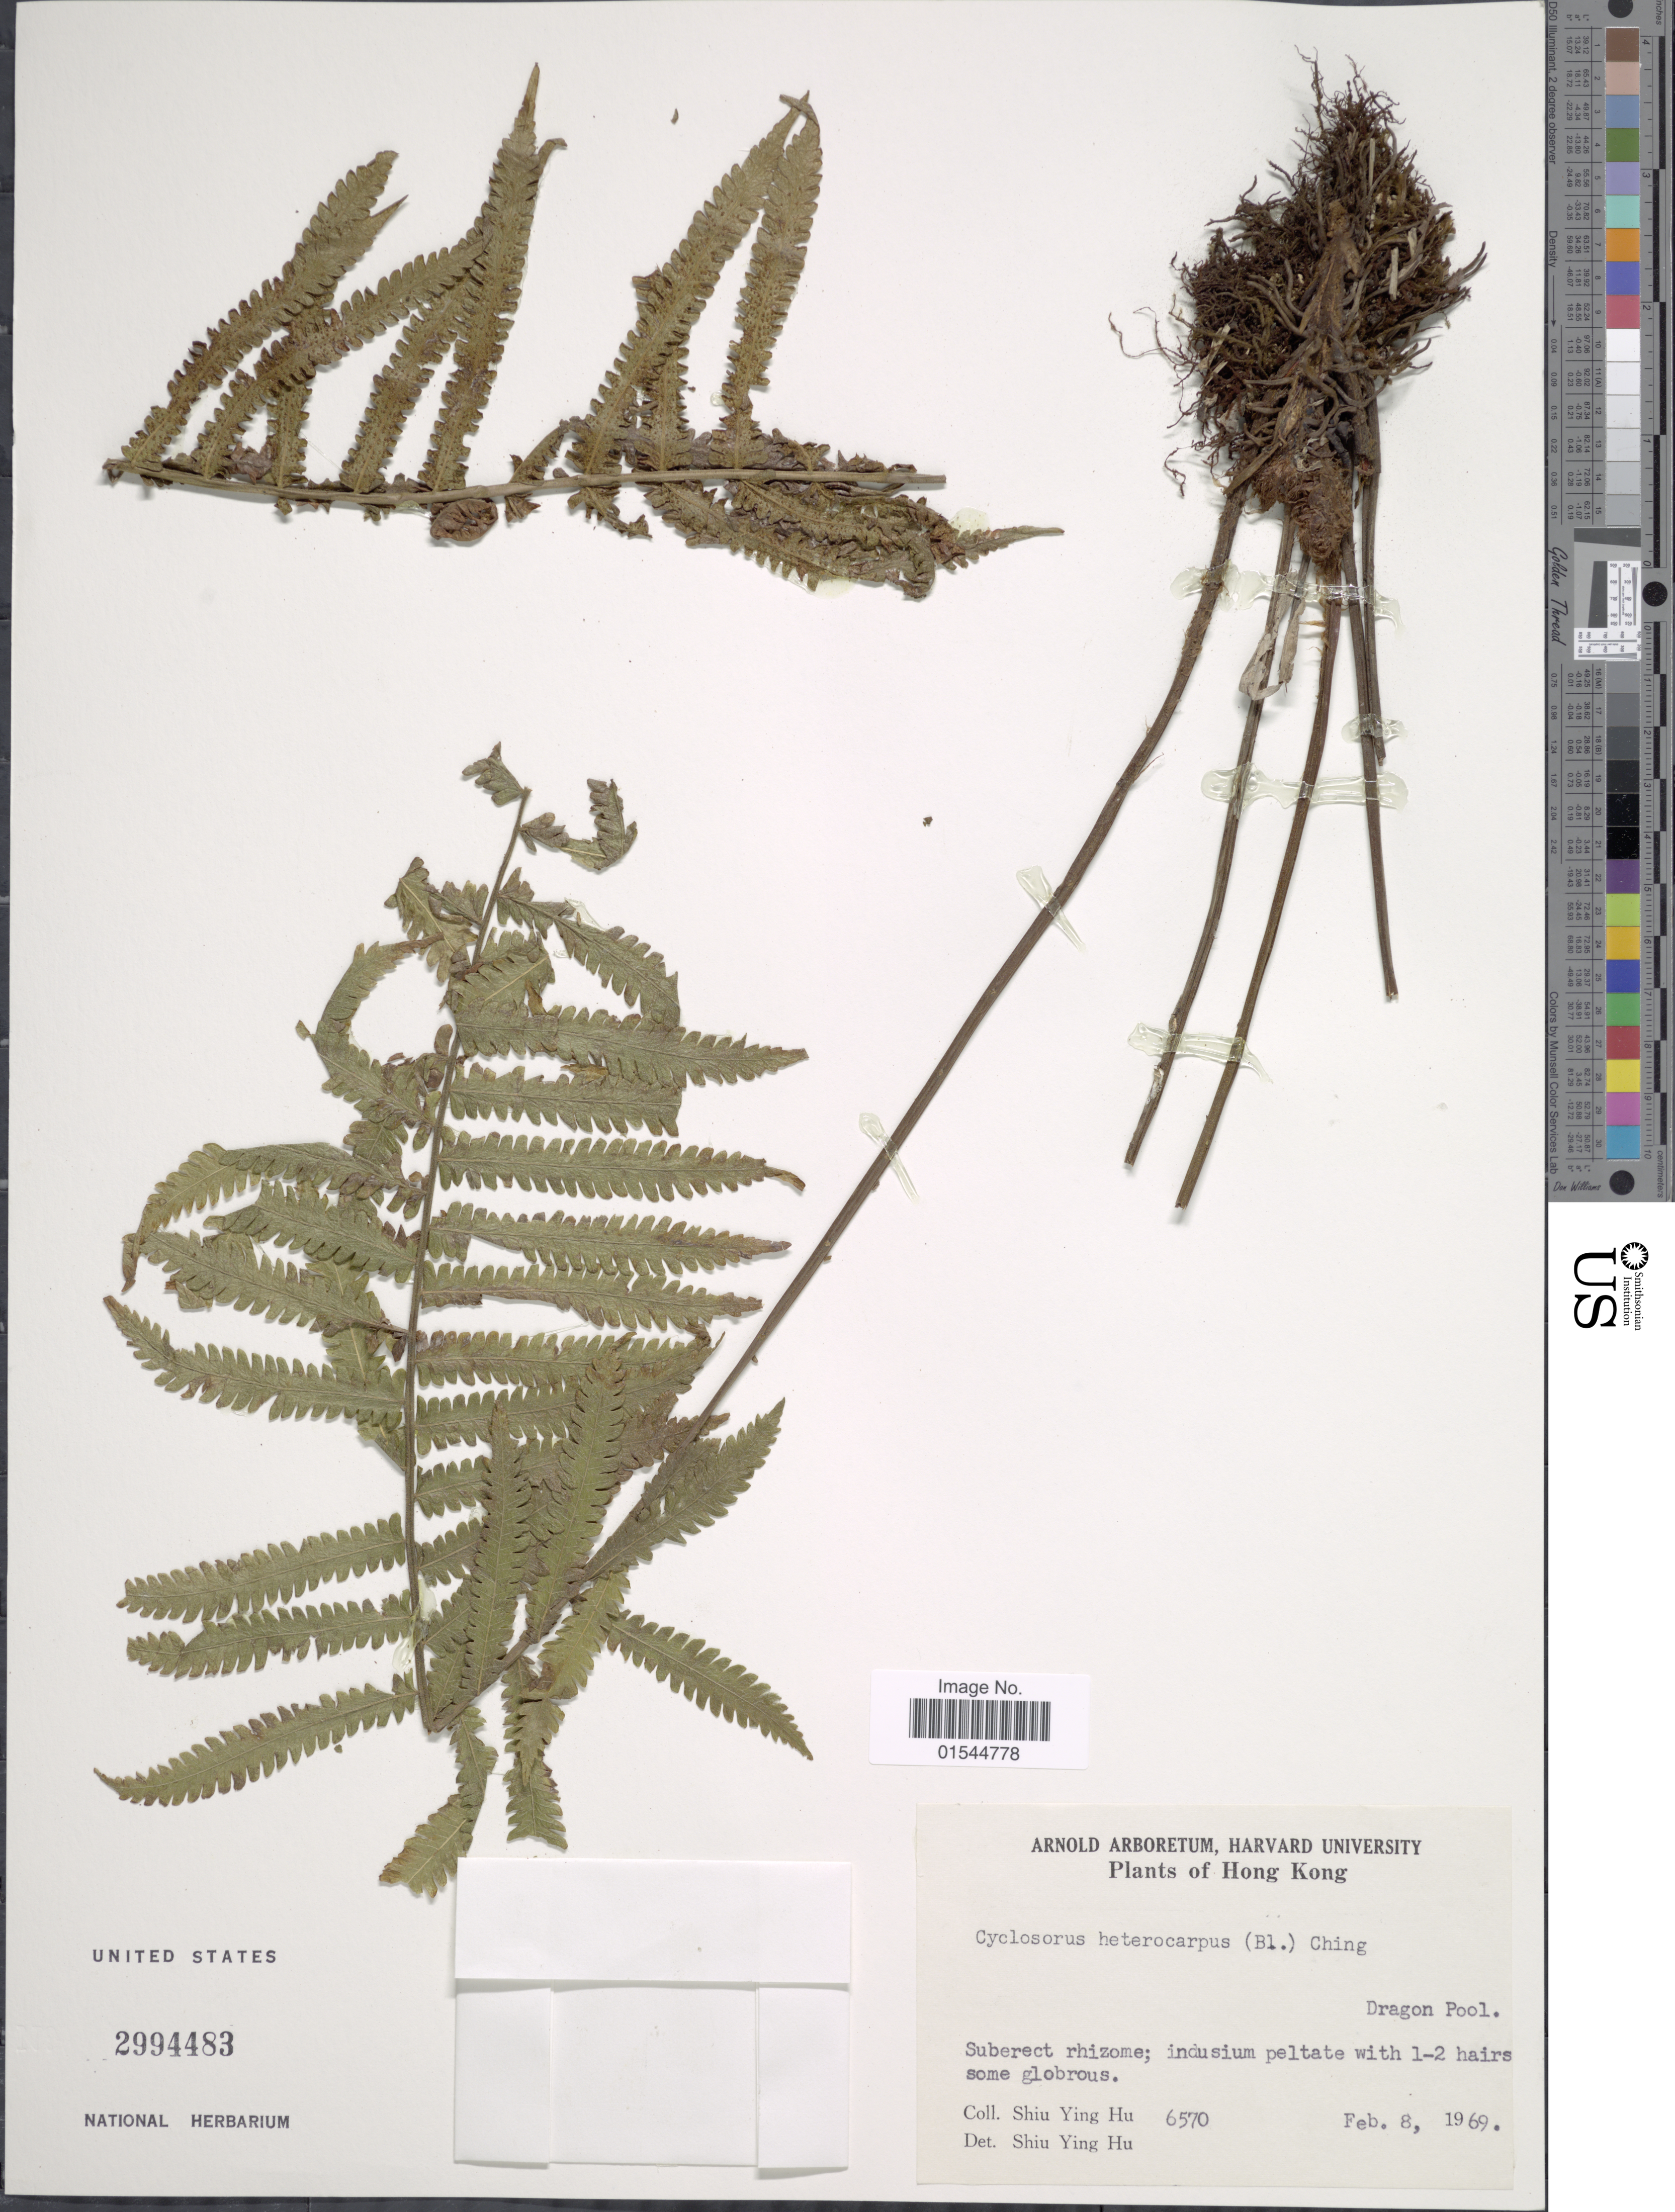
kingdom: Plantae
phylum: Tracheophyta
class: Polypodiopsida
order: Polypodiales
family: Thelypteridaceae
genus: Sphaerostephanos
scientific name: Sphaerostephanos heterocarpus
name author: (Blume) Holttum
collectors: S. Y. Hu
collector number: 6570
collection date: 1969-02-08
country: China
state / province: Hong Kong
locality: Dragon Pool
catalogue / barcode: US 2994483